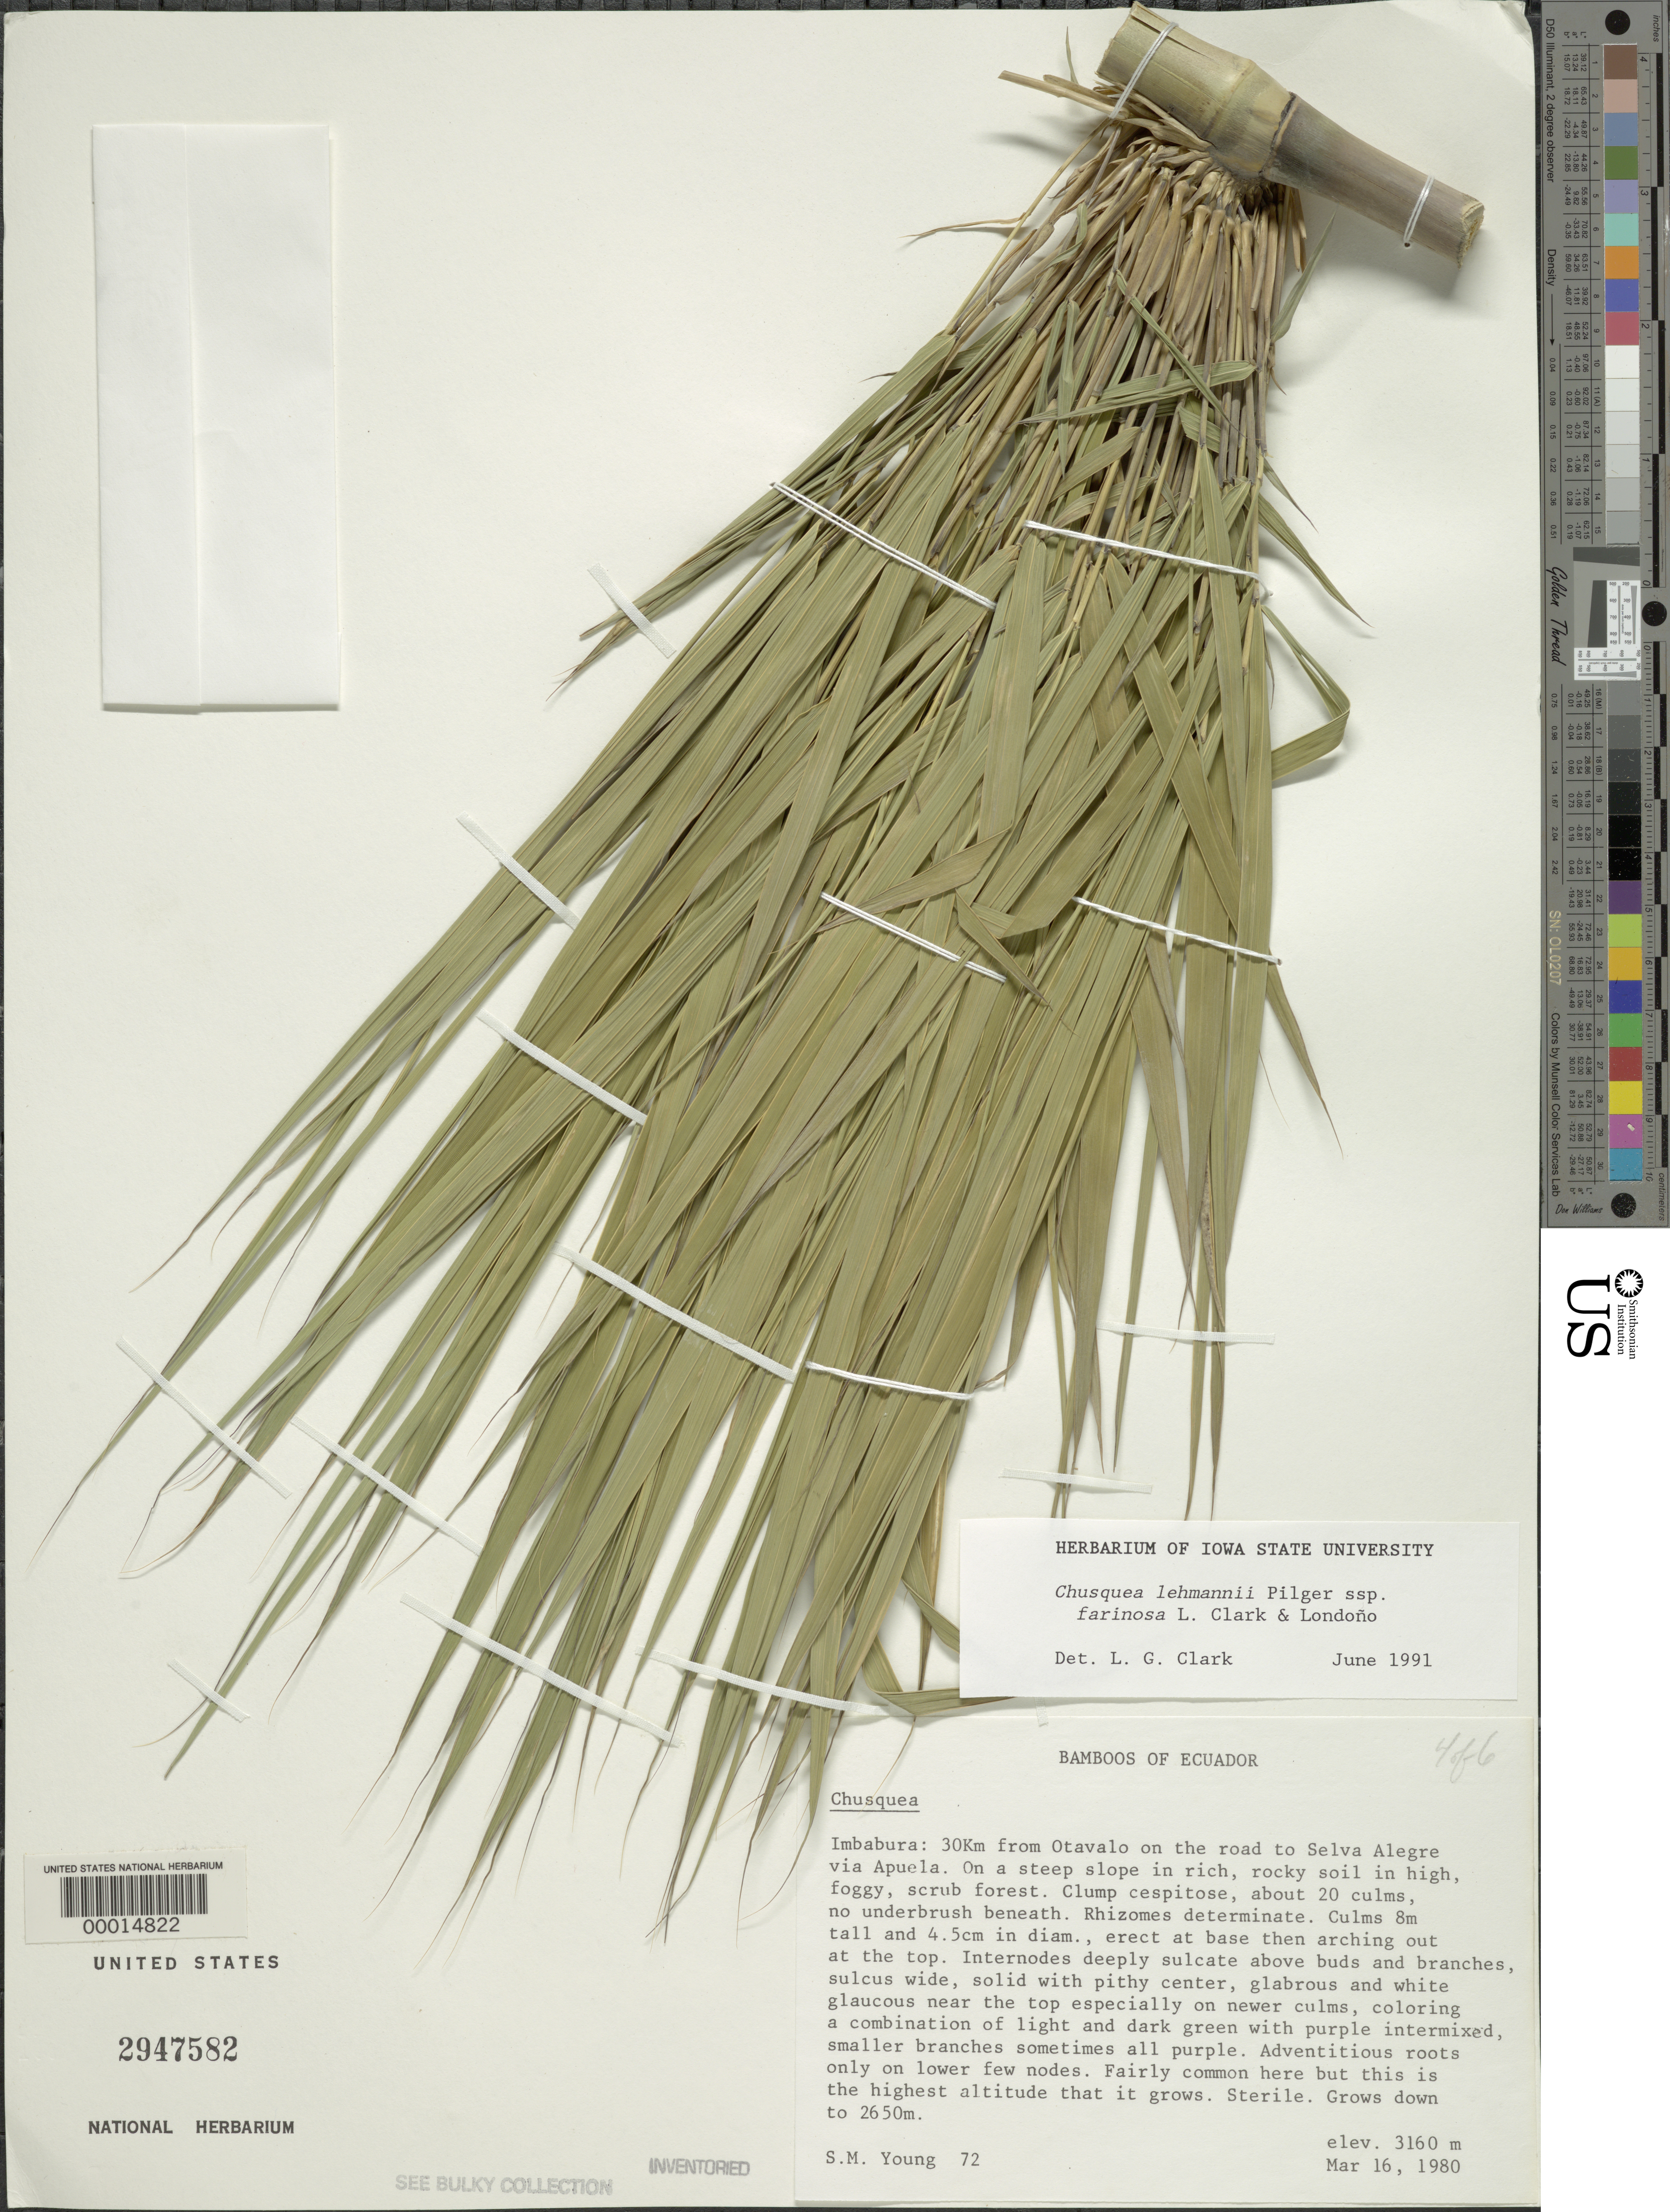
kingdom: Plantae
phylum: Tracheophyta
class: Liliopsida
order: Poales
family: Poaceae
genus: Chusquea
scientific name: Chusquea lehmannii subsp. farinosa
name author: L.G. Clark & Londoño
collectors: S. Young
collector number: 72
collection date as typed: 16 Mar 1980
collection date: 1980-03-16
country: Ecuador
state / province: Imbabura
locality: Otavalo/Selva Alegre via Apuela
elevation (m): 3160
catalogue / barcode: US 2947582